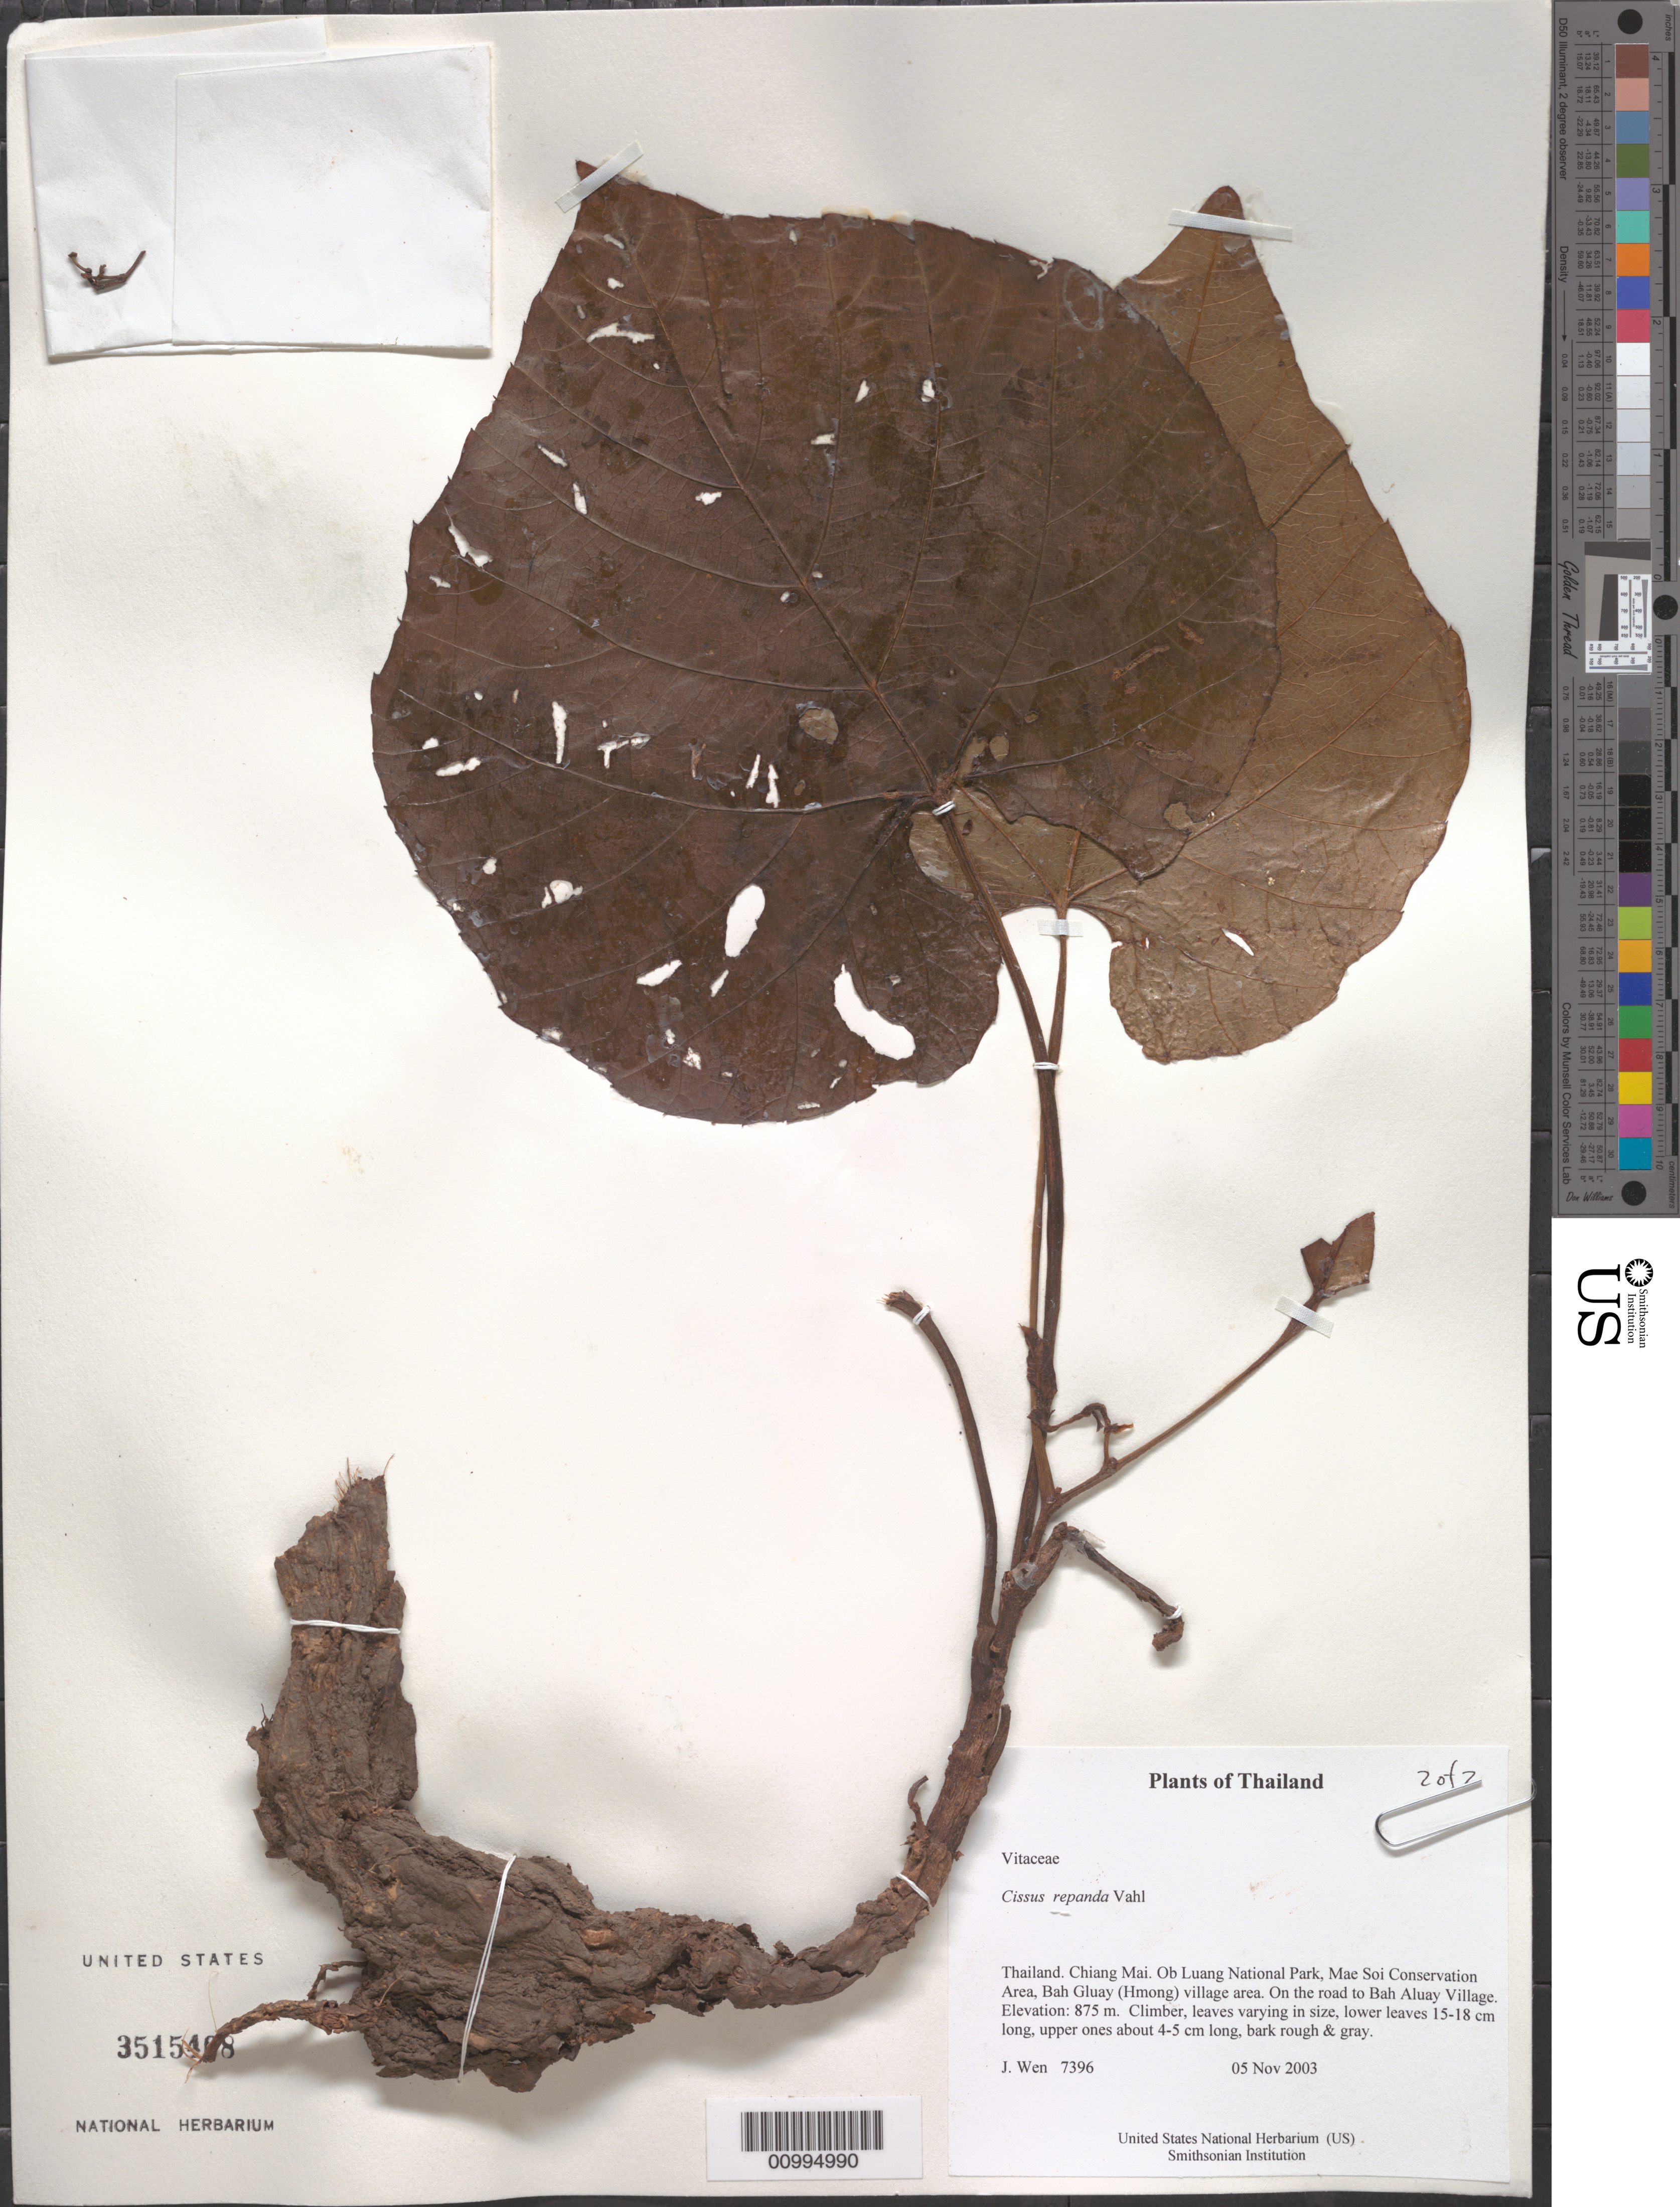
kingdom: Plantae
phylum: Tracheophyta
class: Magnoliopsida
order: Vitales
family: Vitaceae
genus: Cissus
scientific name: Cissus repanda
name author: Vahl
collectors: J. Wen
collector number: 7396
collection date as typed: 05 Nov 2003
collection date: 2003-11-05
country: Thailand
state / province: Chiang Mai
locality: Ob Luang National Park, Mae Soi Conservation Area, Bah Gluay (Hmong) village area. On the road to Bah Aluay Village.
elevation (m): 875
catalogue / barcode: US 3515468